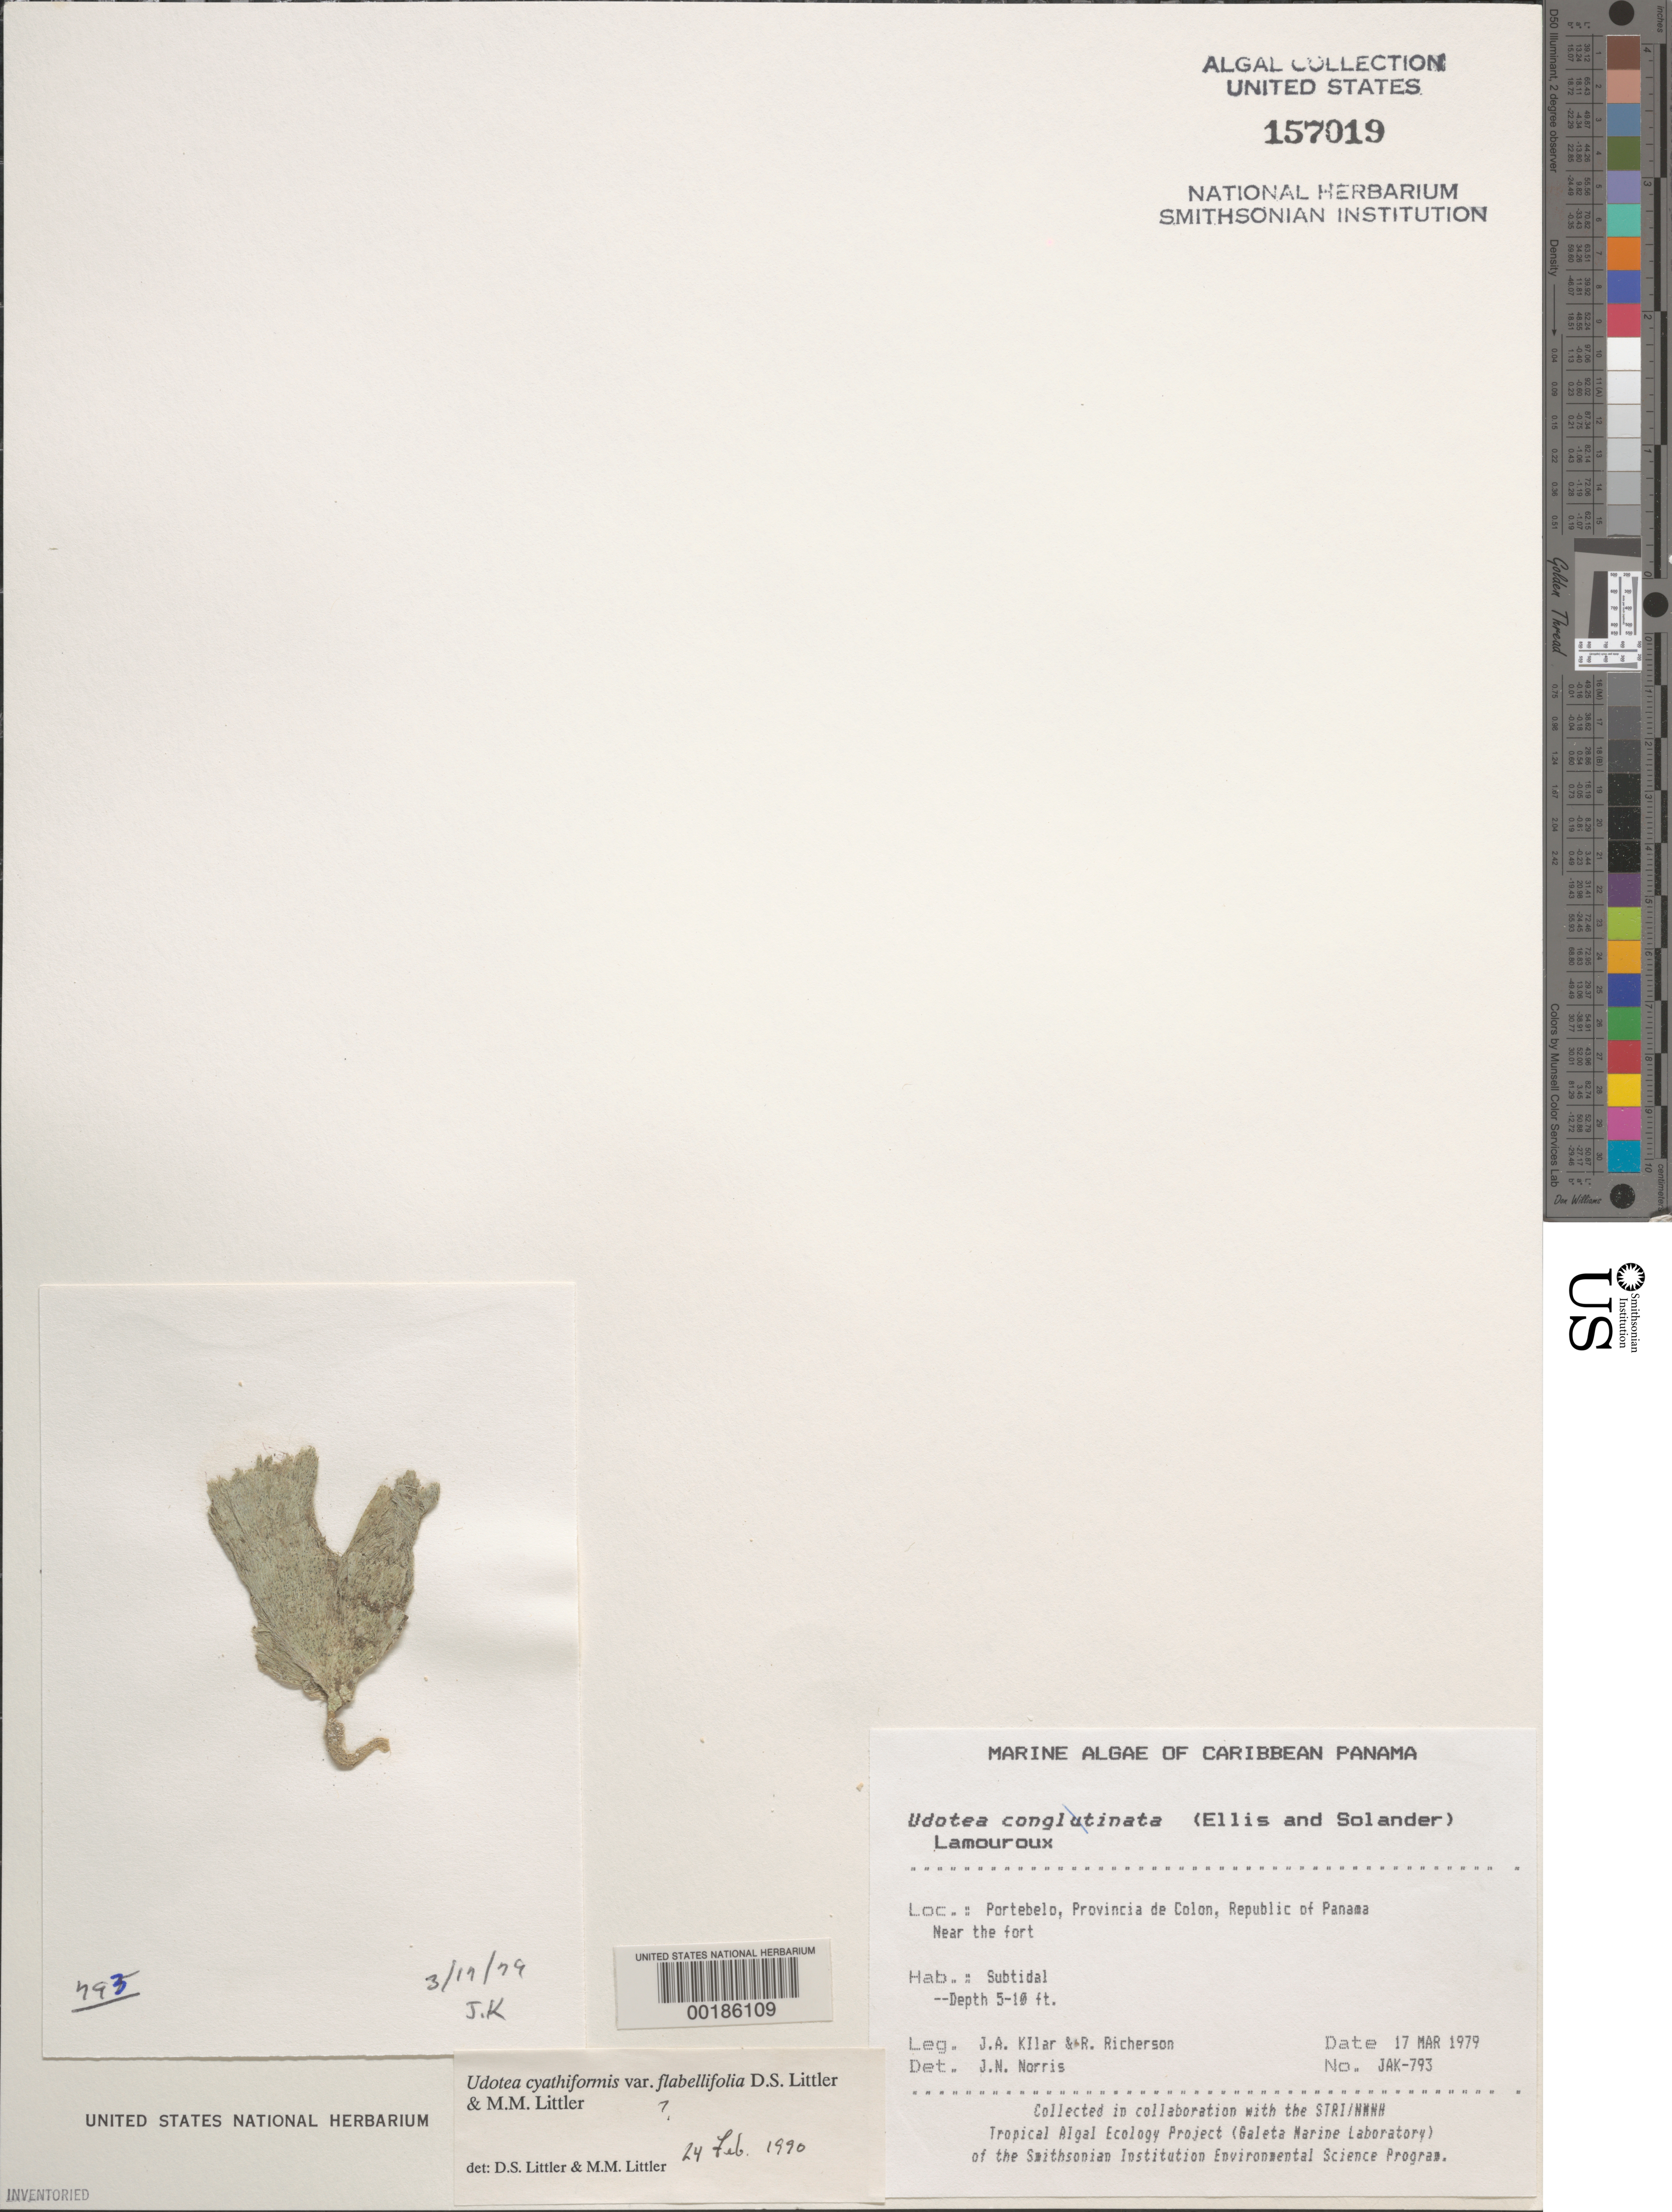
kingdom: Plantae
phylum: Chlorophyta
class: Ulvophyceae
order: Bryopsidales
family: Udoteaceae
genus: Udotea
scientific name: Udotea cyathiformis var. flabellifolia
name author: D.S. Littler & Littler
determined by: Littler, D. S.; Littler, M. M.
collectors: J. A. Kilar & R. Richerson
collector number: JAK-793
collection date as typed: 17 Mar 1979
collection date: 1979-03-17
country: Panama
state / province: Colón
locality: Portebelo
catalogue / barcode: US 157019